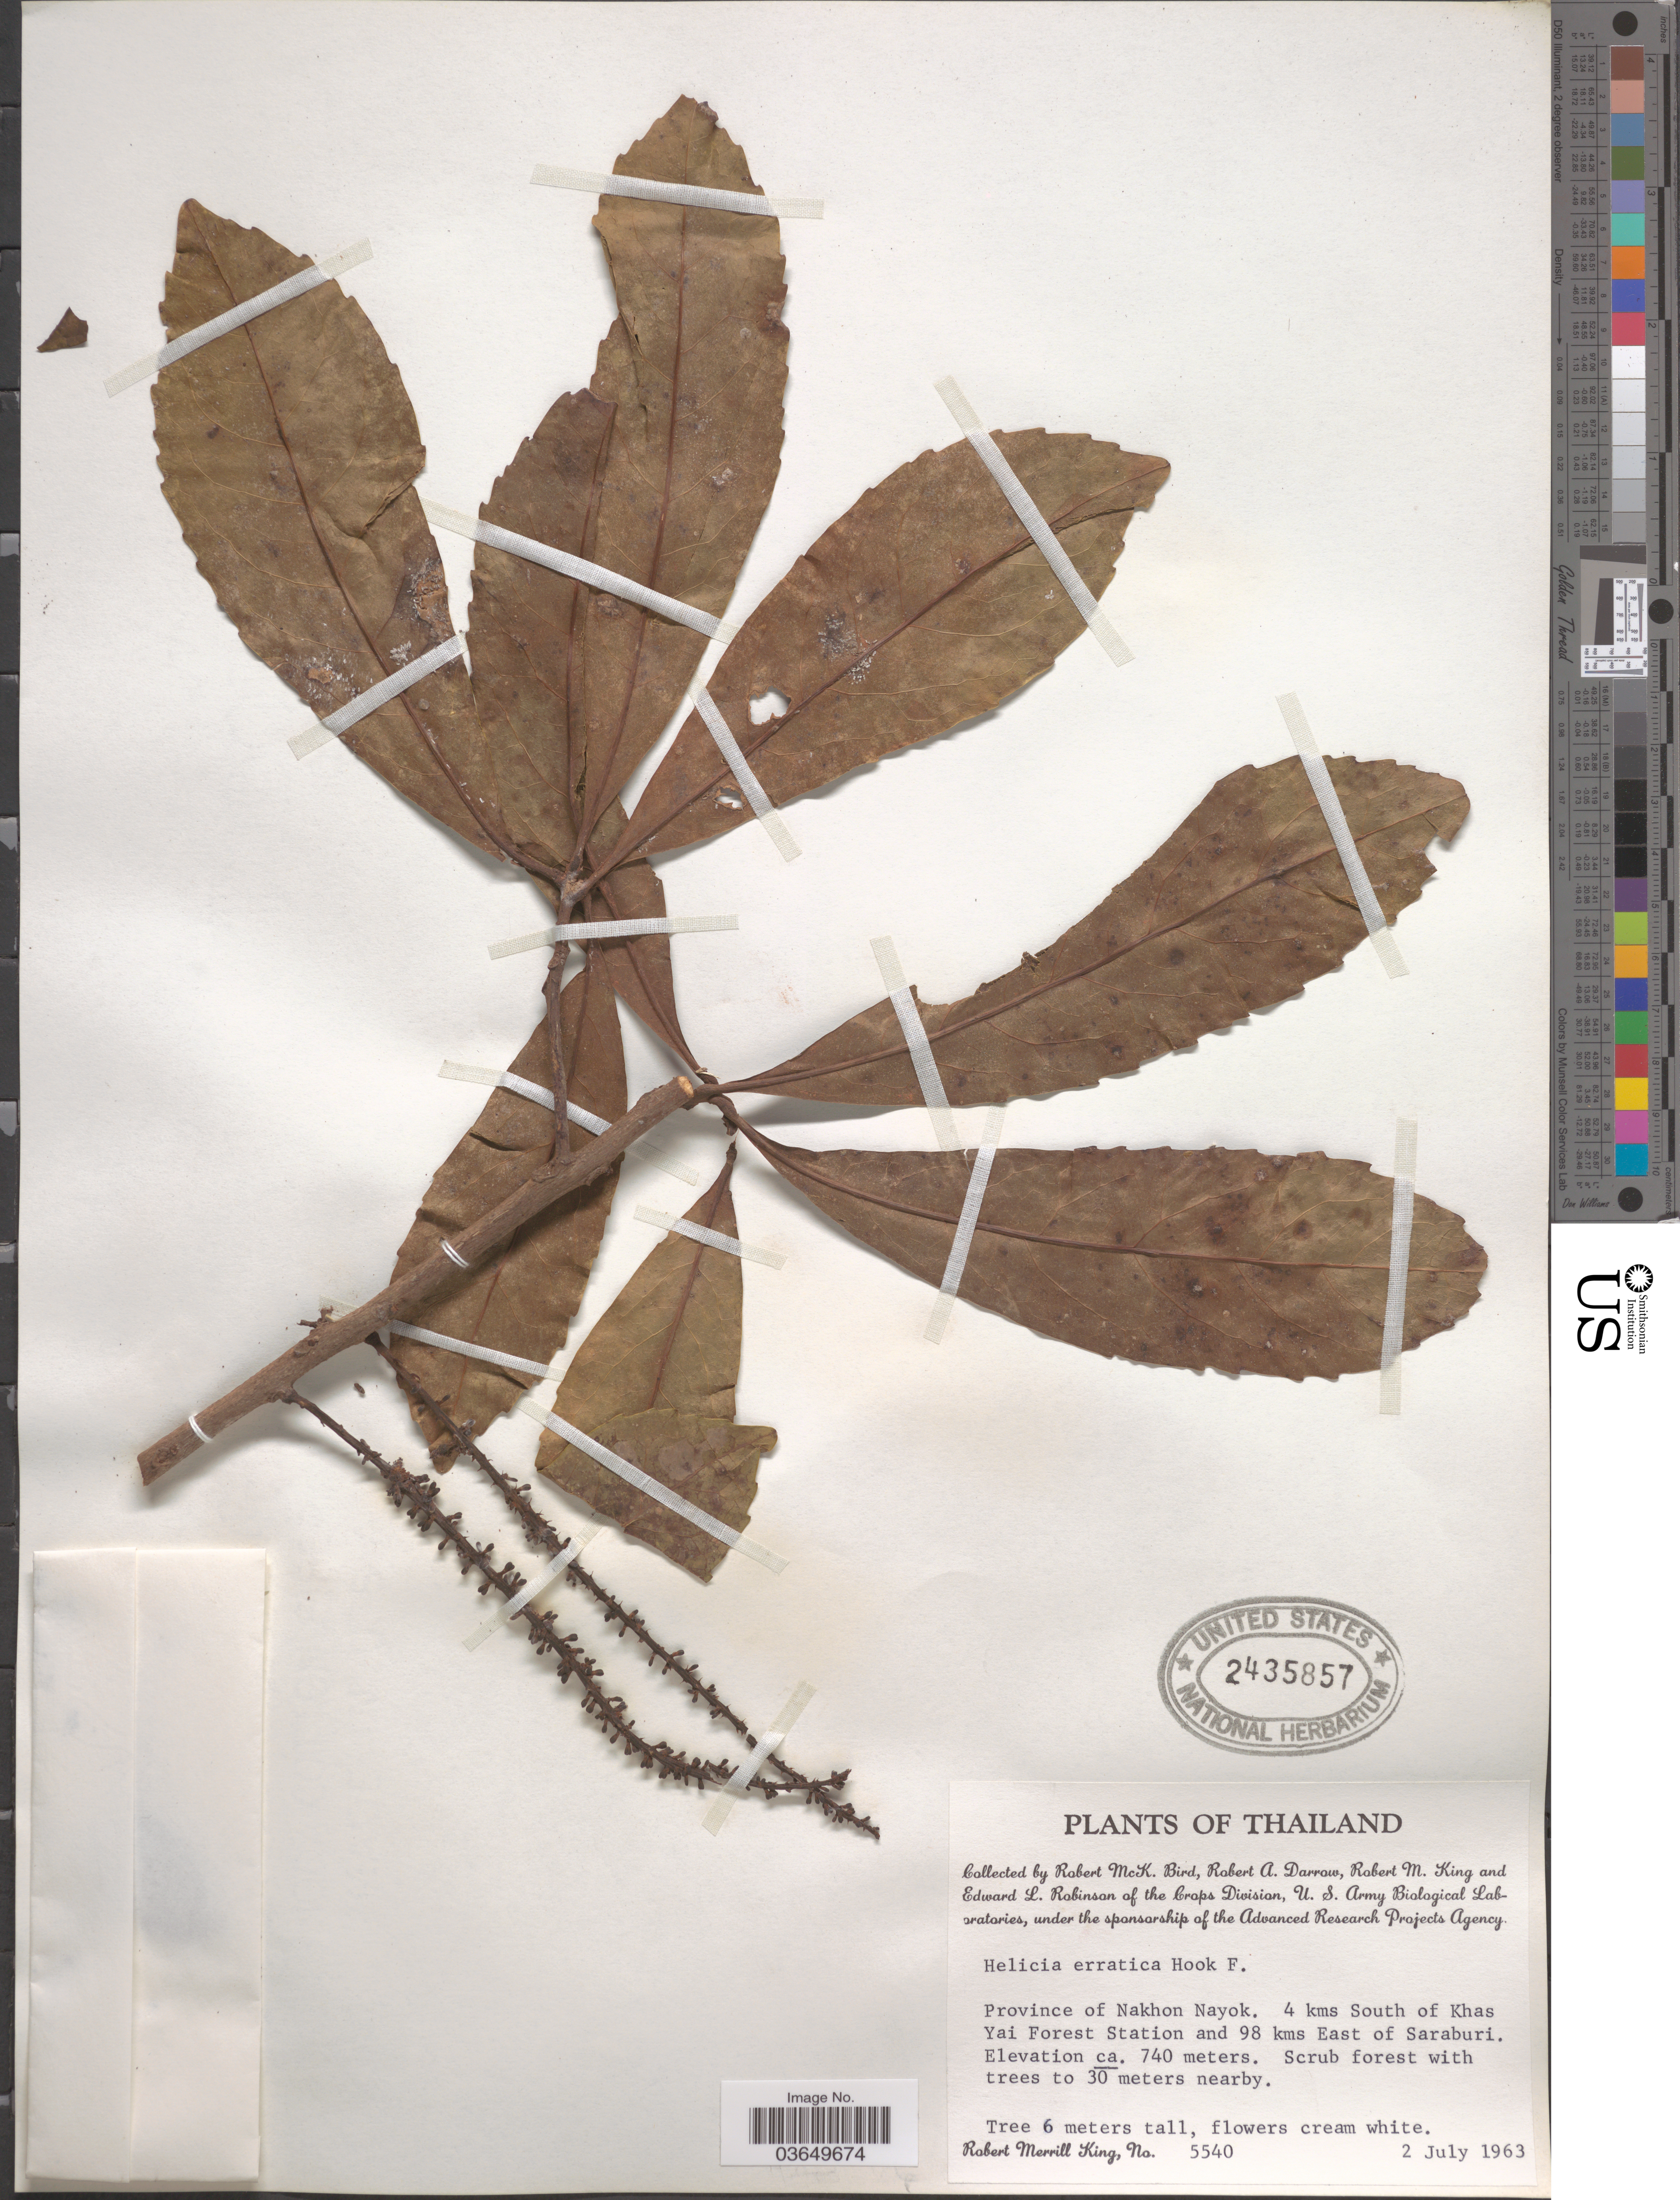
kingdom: Plantae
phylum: Tracheophyta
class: Magnoliopsida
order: Proteales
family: Proteaceae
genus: Helicia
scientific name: Helicia erratica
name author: Hook. f.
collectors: R. M. King, R. M. Bird, R. A. Darrow & E. L. Robinson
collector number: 5540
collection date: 1963-07-02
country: Thailand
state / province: Nakhon Nayok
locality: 4 kms South of Khas Yai Forest Station and 98 kms East of Saraburi.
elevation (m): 740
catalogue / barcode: US 2435857